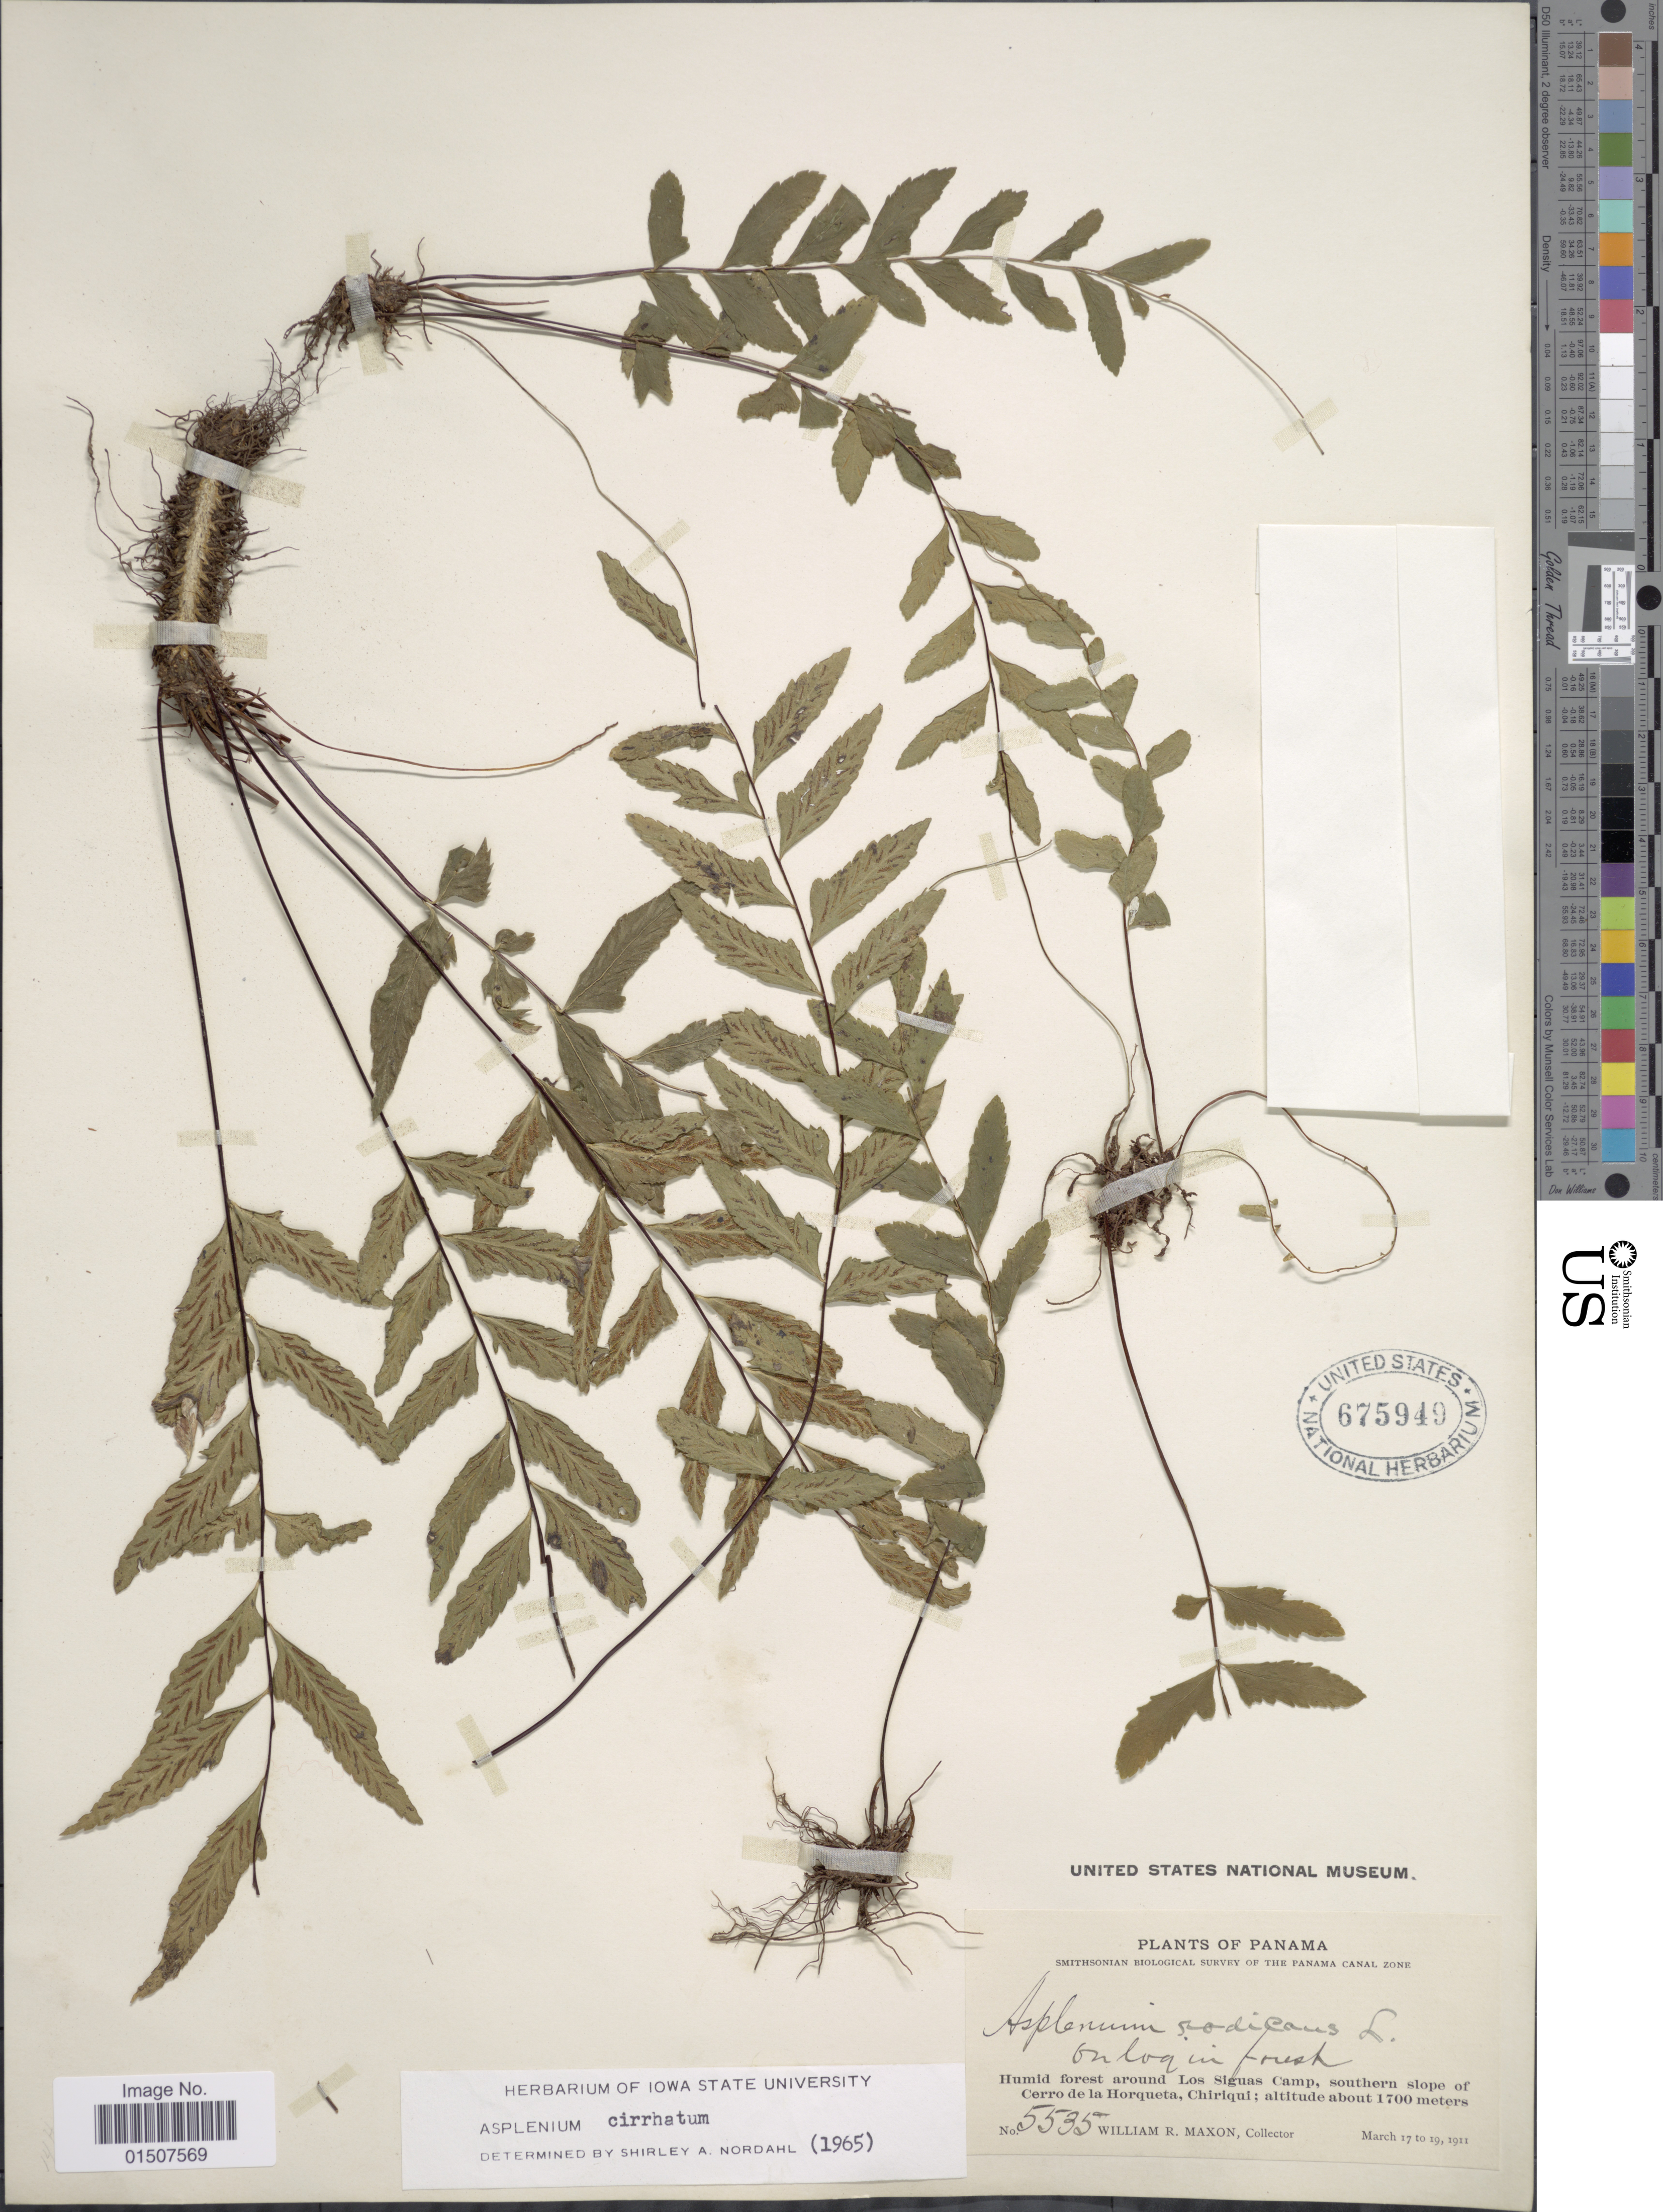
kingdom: Plantae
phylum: Tracheophyta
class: Polypodiopsida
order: Polypodiales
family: Aspleniaceae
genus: Asplenium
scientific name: Asplenium radicans var. cirrhatum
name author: (Rich. ex Willd.) Rosenst.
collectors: W. R. Maxon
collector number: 5535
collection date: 1911-03-17/1911-03-19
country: Panama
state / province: Chiriqui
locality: Humid forest around Los Siguas Camp, southern slope of Cerro de la Horqueta, Chiriqui.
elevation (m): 1700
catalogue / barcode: US 675949